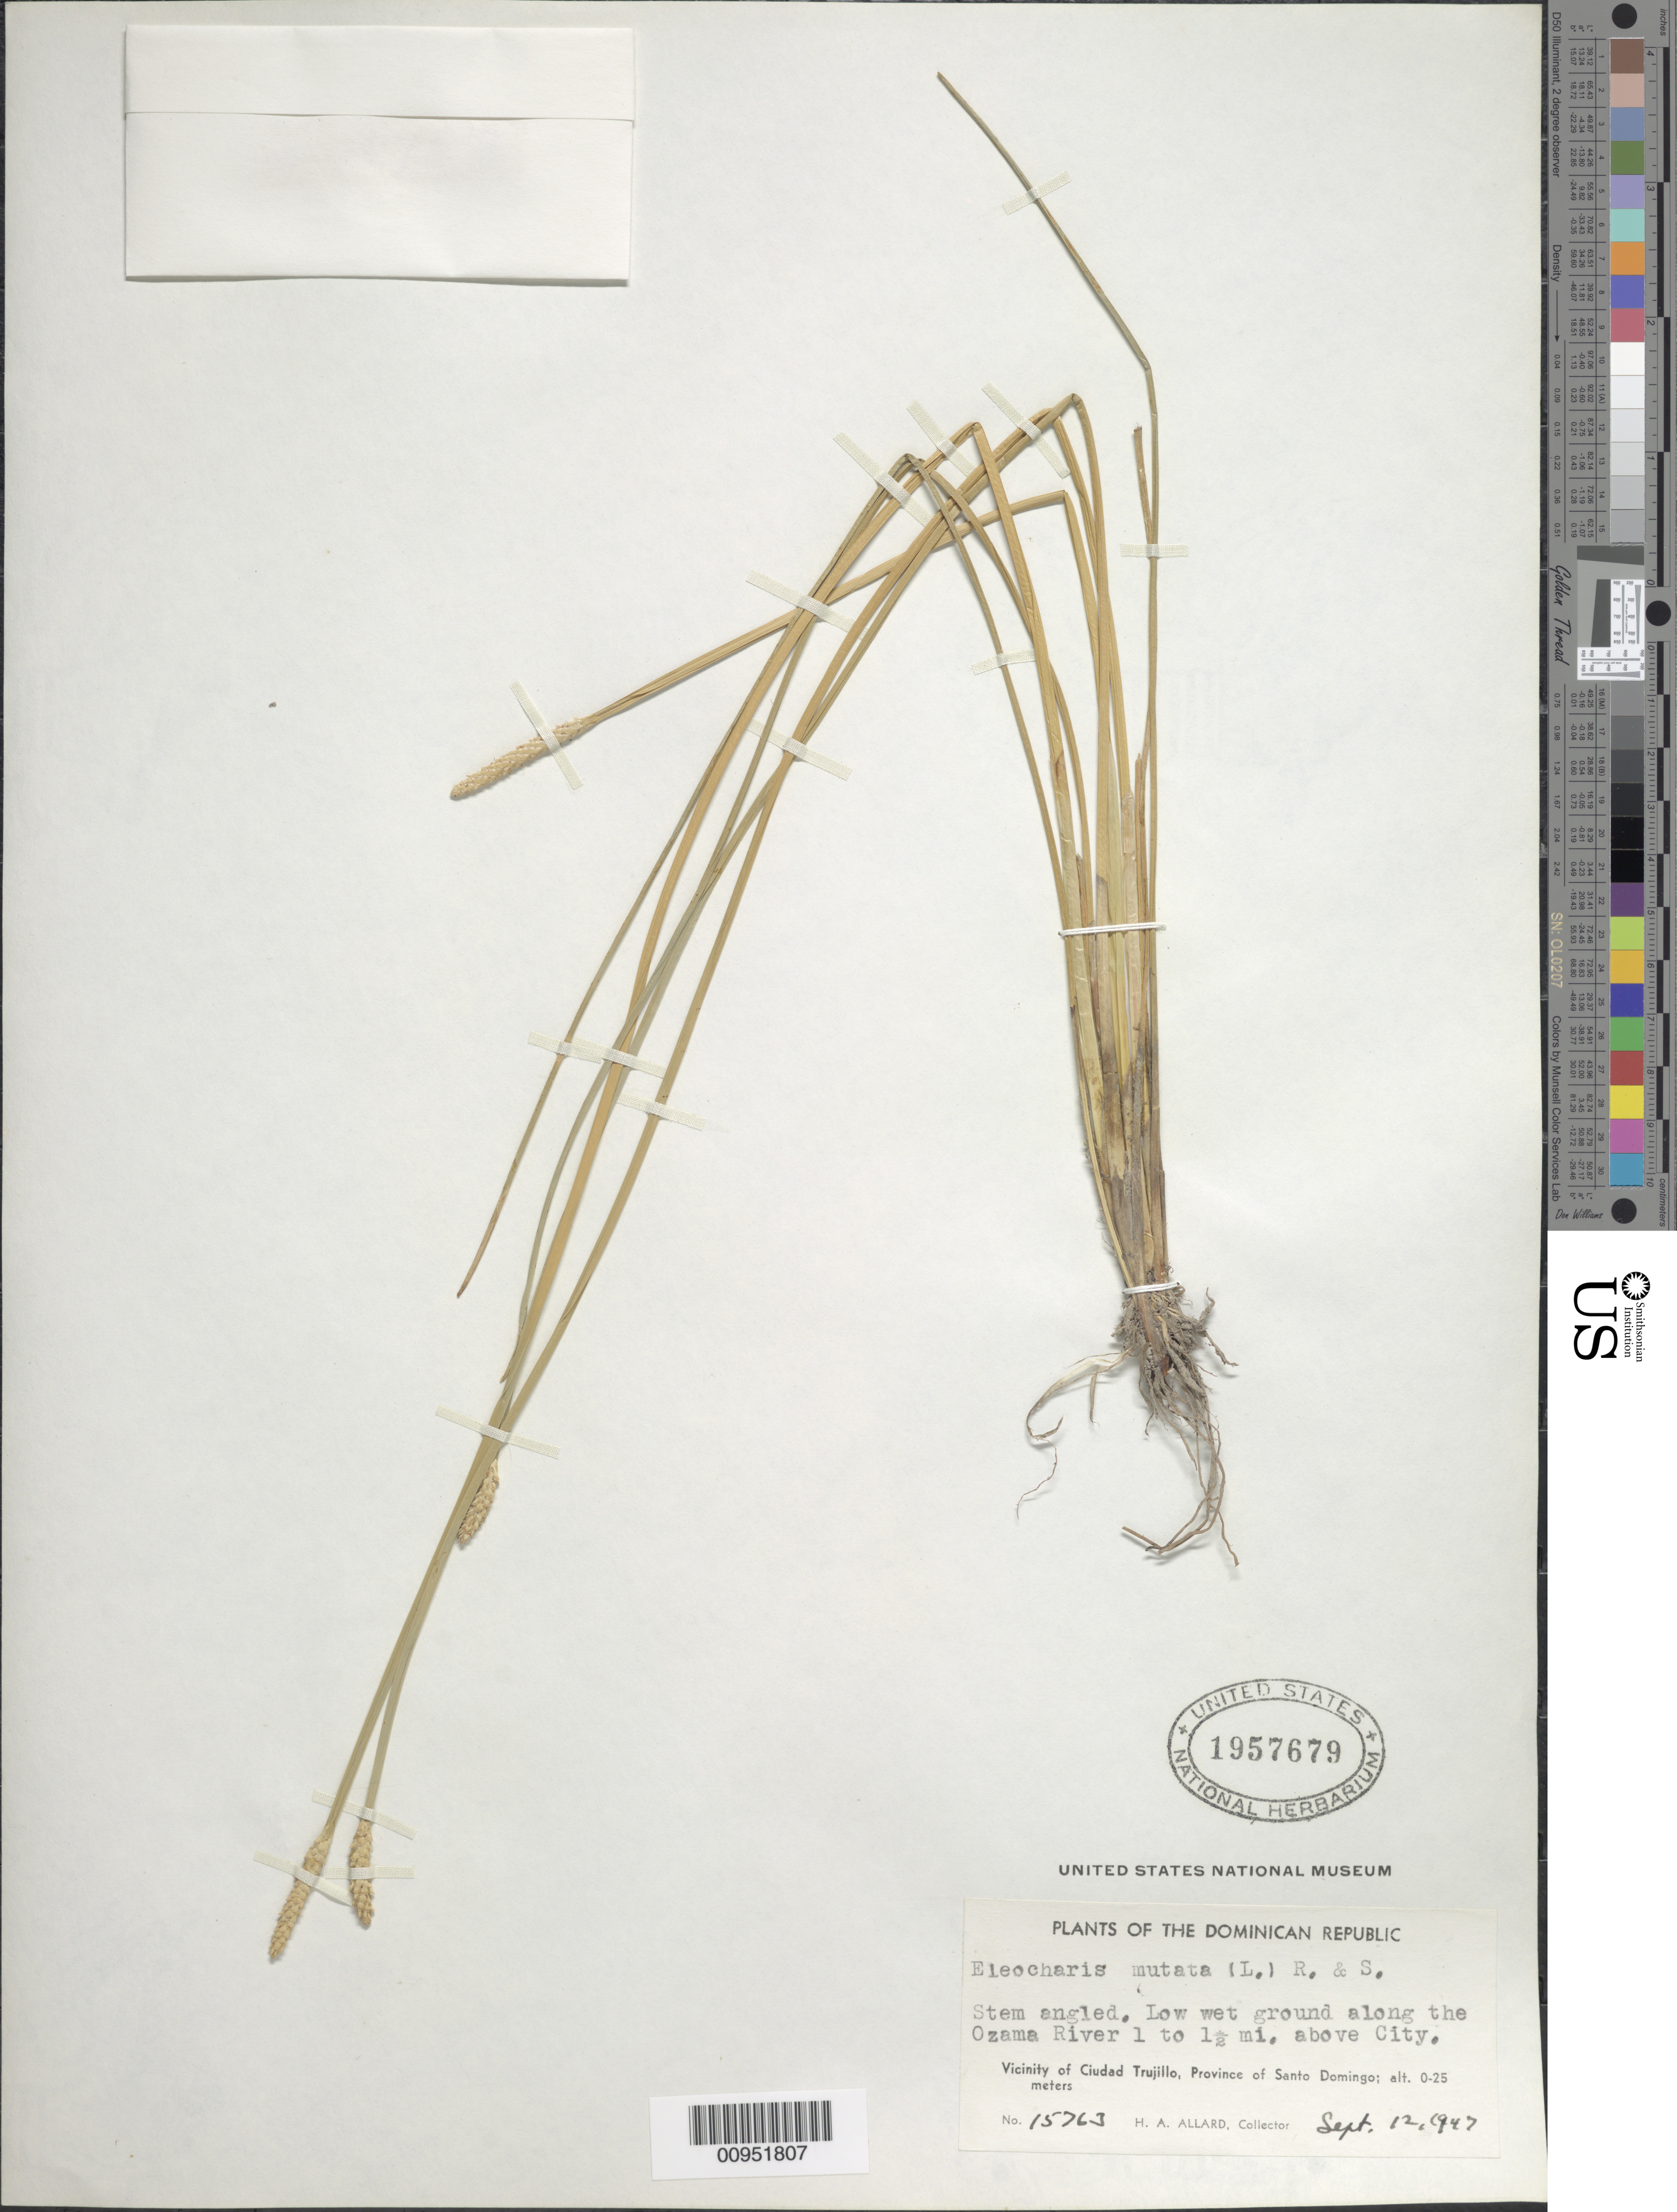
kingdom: Plantae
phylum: Tracheophyta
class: Liliopsida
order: Poales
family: Cyperaceae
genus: Eleocharis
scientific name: Eleocharis mutata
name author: (L.) Roem. & Schult.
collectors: H. A. Allard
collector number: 15763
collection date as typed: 12 Sep 1947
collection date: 1947-09-12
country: Dominican Republic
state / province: Santo Domingo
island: Hispaniola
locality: Vicinity of Ciudad Trujillo, along the Ozama River 1 to 1 1/2 mile above City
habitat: Low wet ground along river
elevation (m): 0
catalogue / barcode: US 1957679